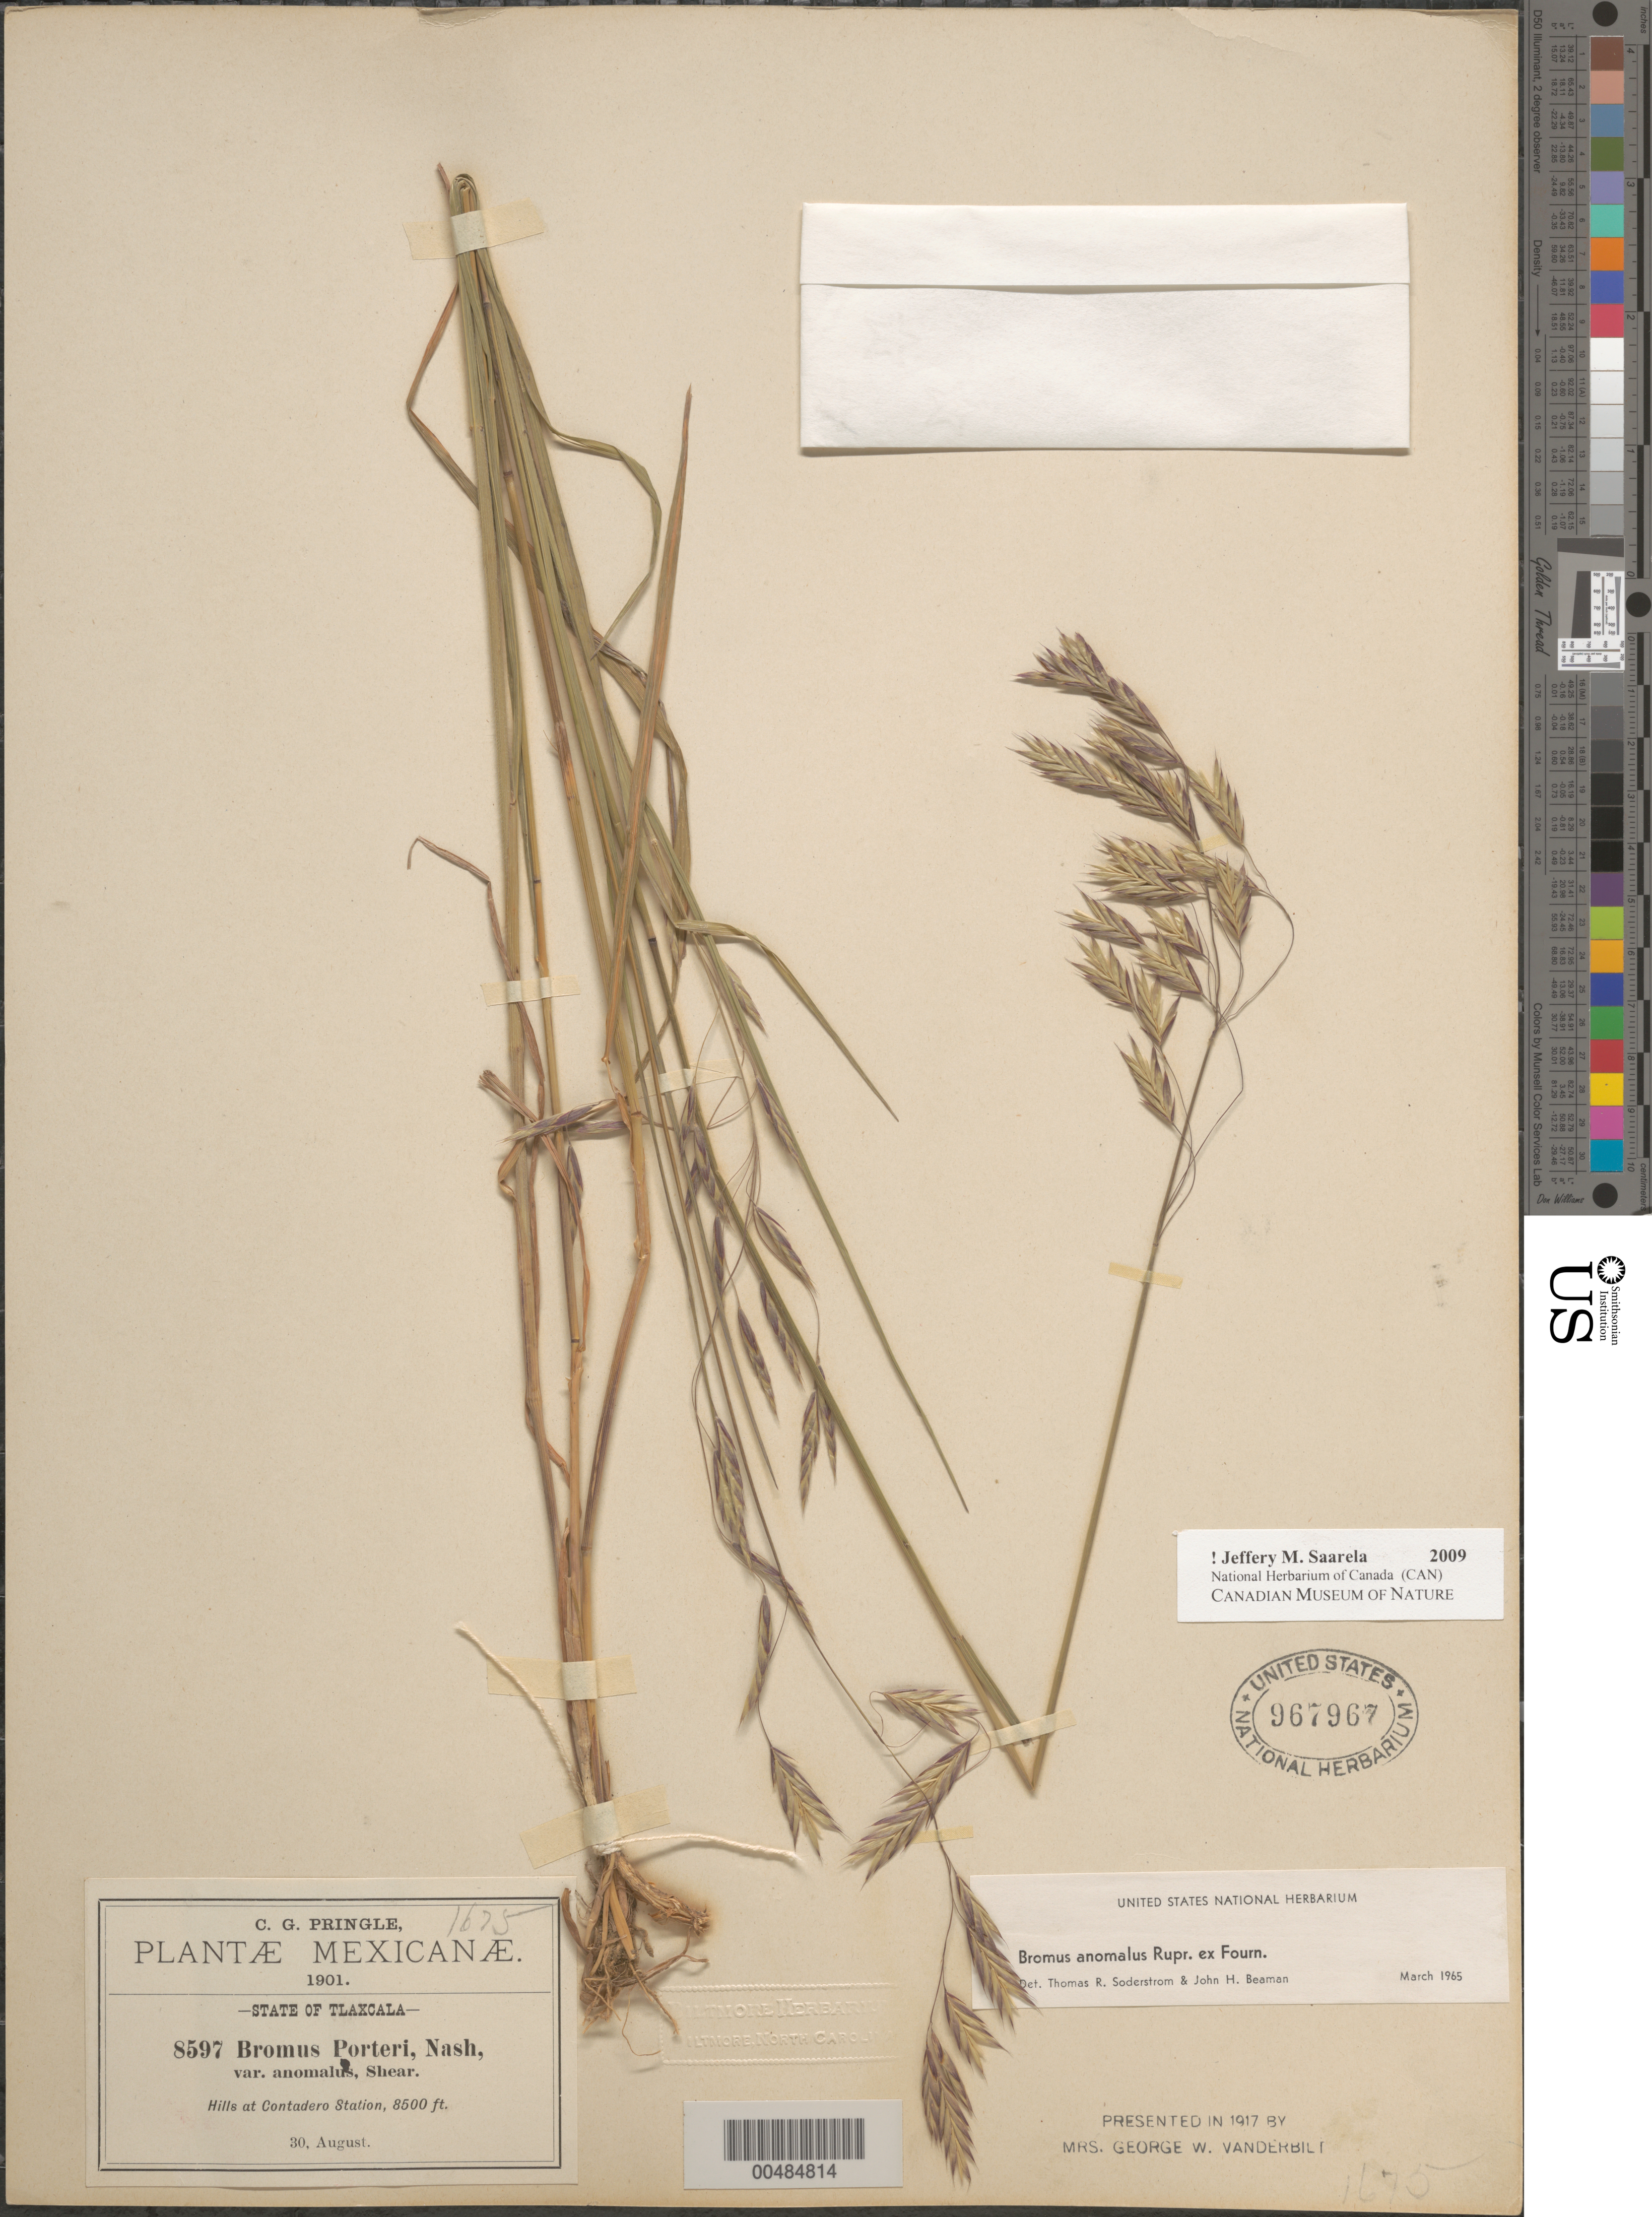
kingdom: Plantae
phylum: Tracheophyta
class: Liliopsida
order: Poales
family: Poaceae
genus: Bromus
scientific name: Bromus anomalus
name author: Rupr. ex E. Fourn.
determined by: Soderstrom, T. R.; Beaman, J. H.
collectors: C. G. Pringle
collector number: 8597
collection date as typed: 30 Aug 1901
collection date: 1901-08-30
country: Mexico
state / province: Tlaxcala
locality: Hills at Contadero Station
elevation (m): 2591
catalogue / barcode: US 967967